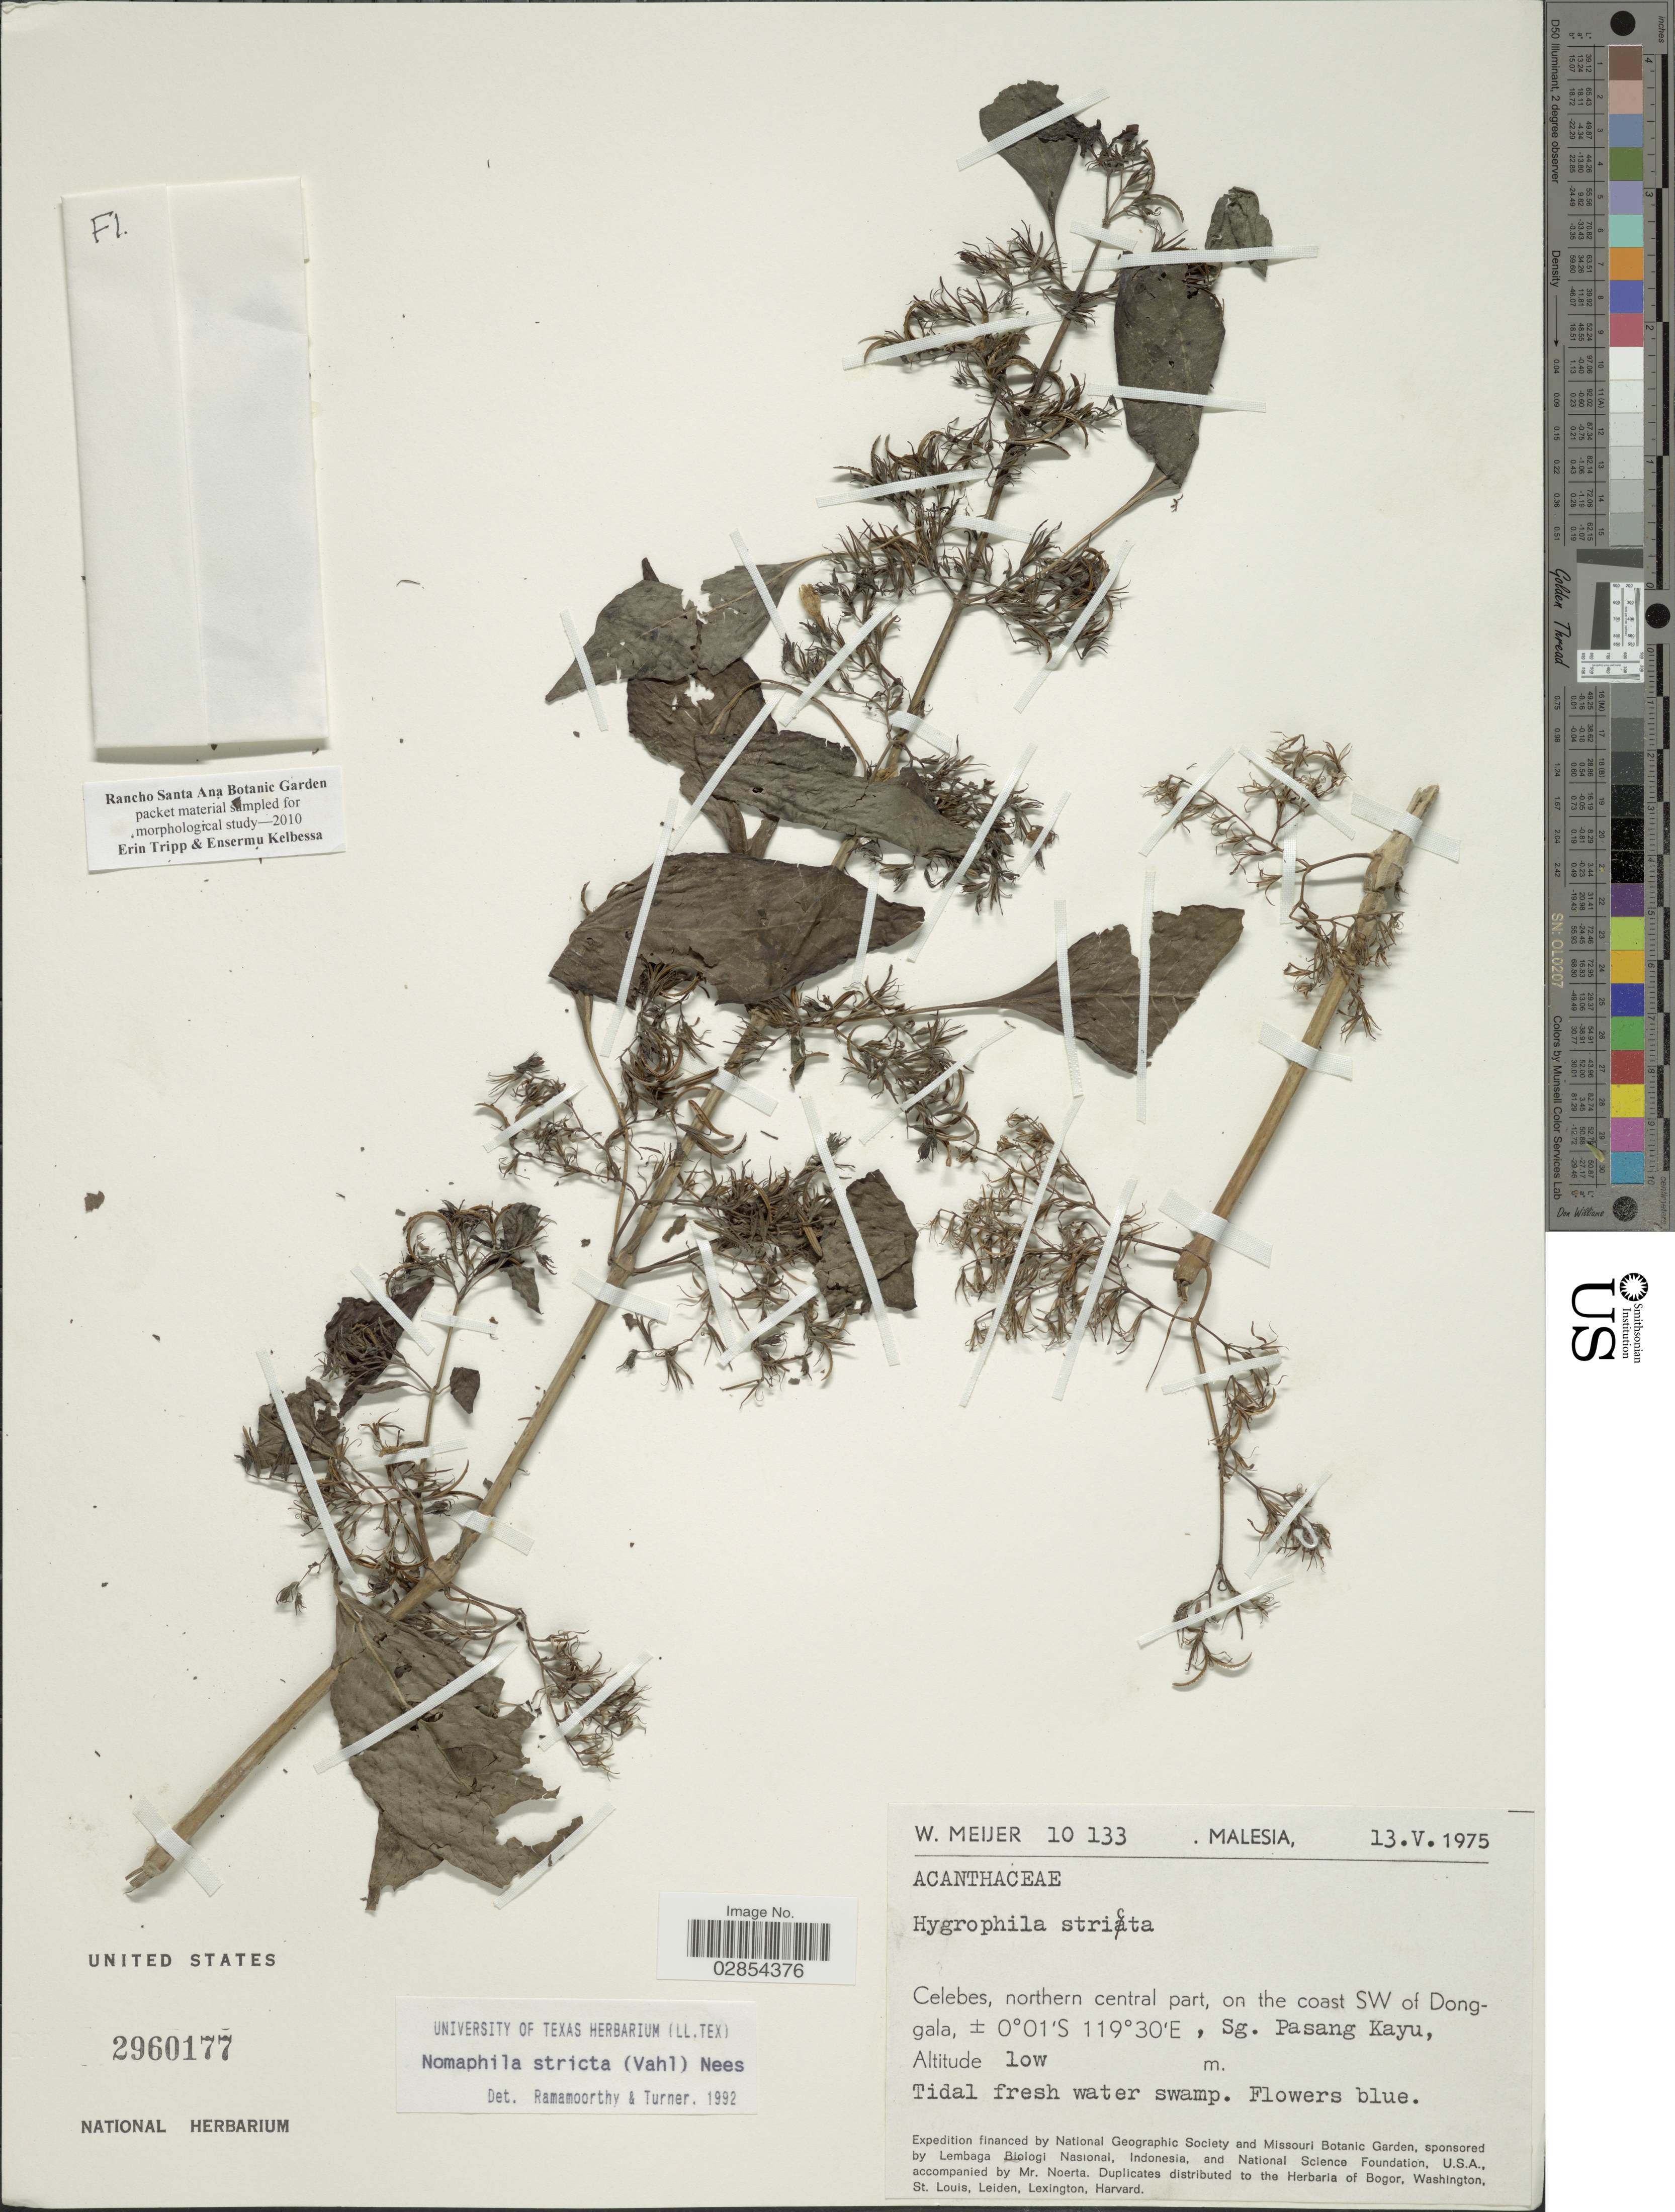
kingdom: Plantae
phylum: Tracheophyta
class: Magnoliopsida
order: Lamiales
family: Acanthaceae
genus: Hygrophila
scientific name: Hygrophila stricta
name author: Lindau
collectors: W. Meijer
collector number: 10133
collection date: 1975-05-13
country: Malaysia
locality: Malasia. Celebes, northern central part, on the coast SW of Donggala, Sg. Pasang Kayu.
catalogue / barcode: US 2960177